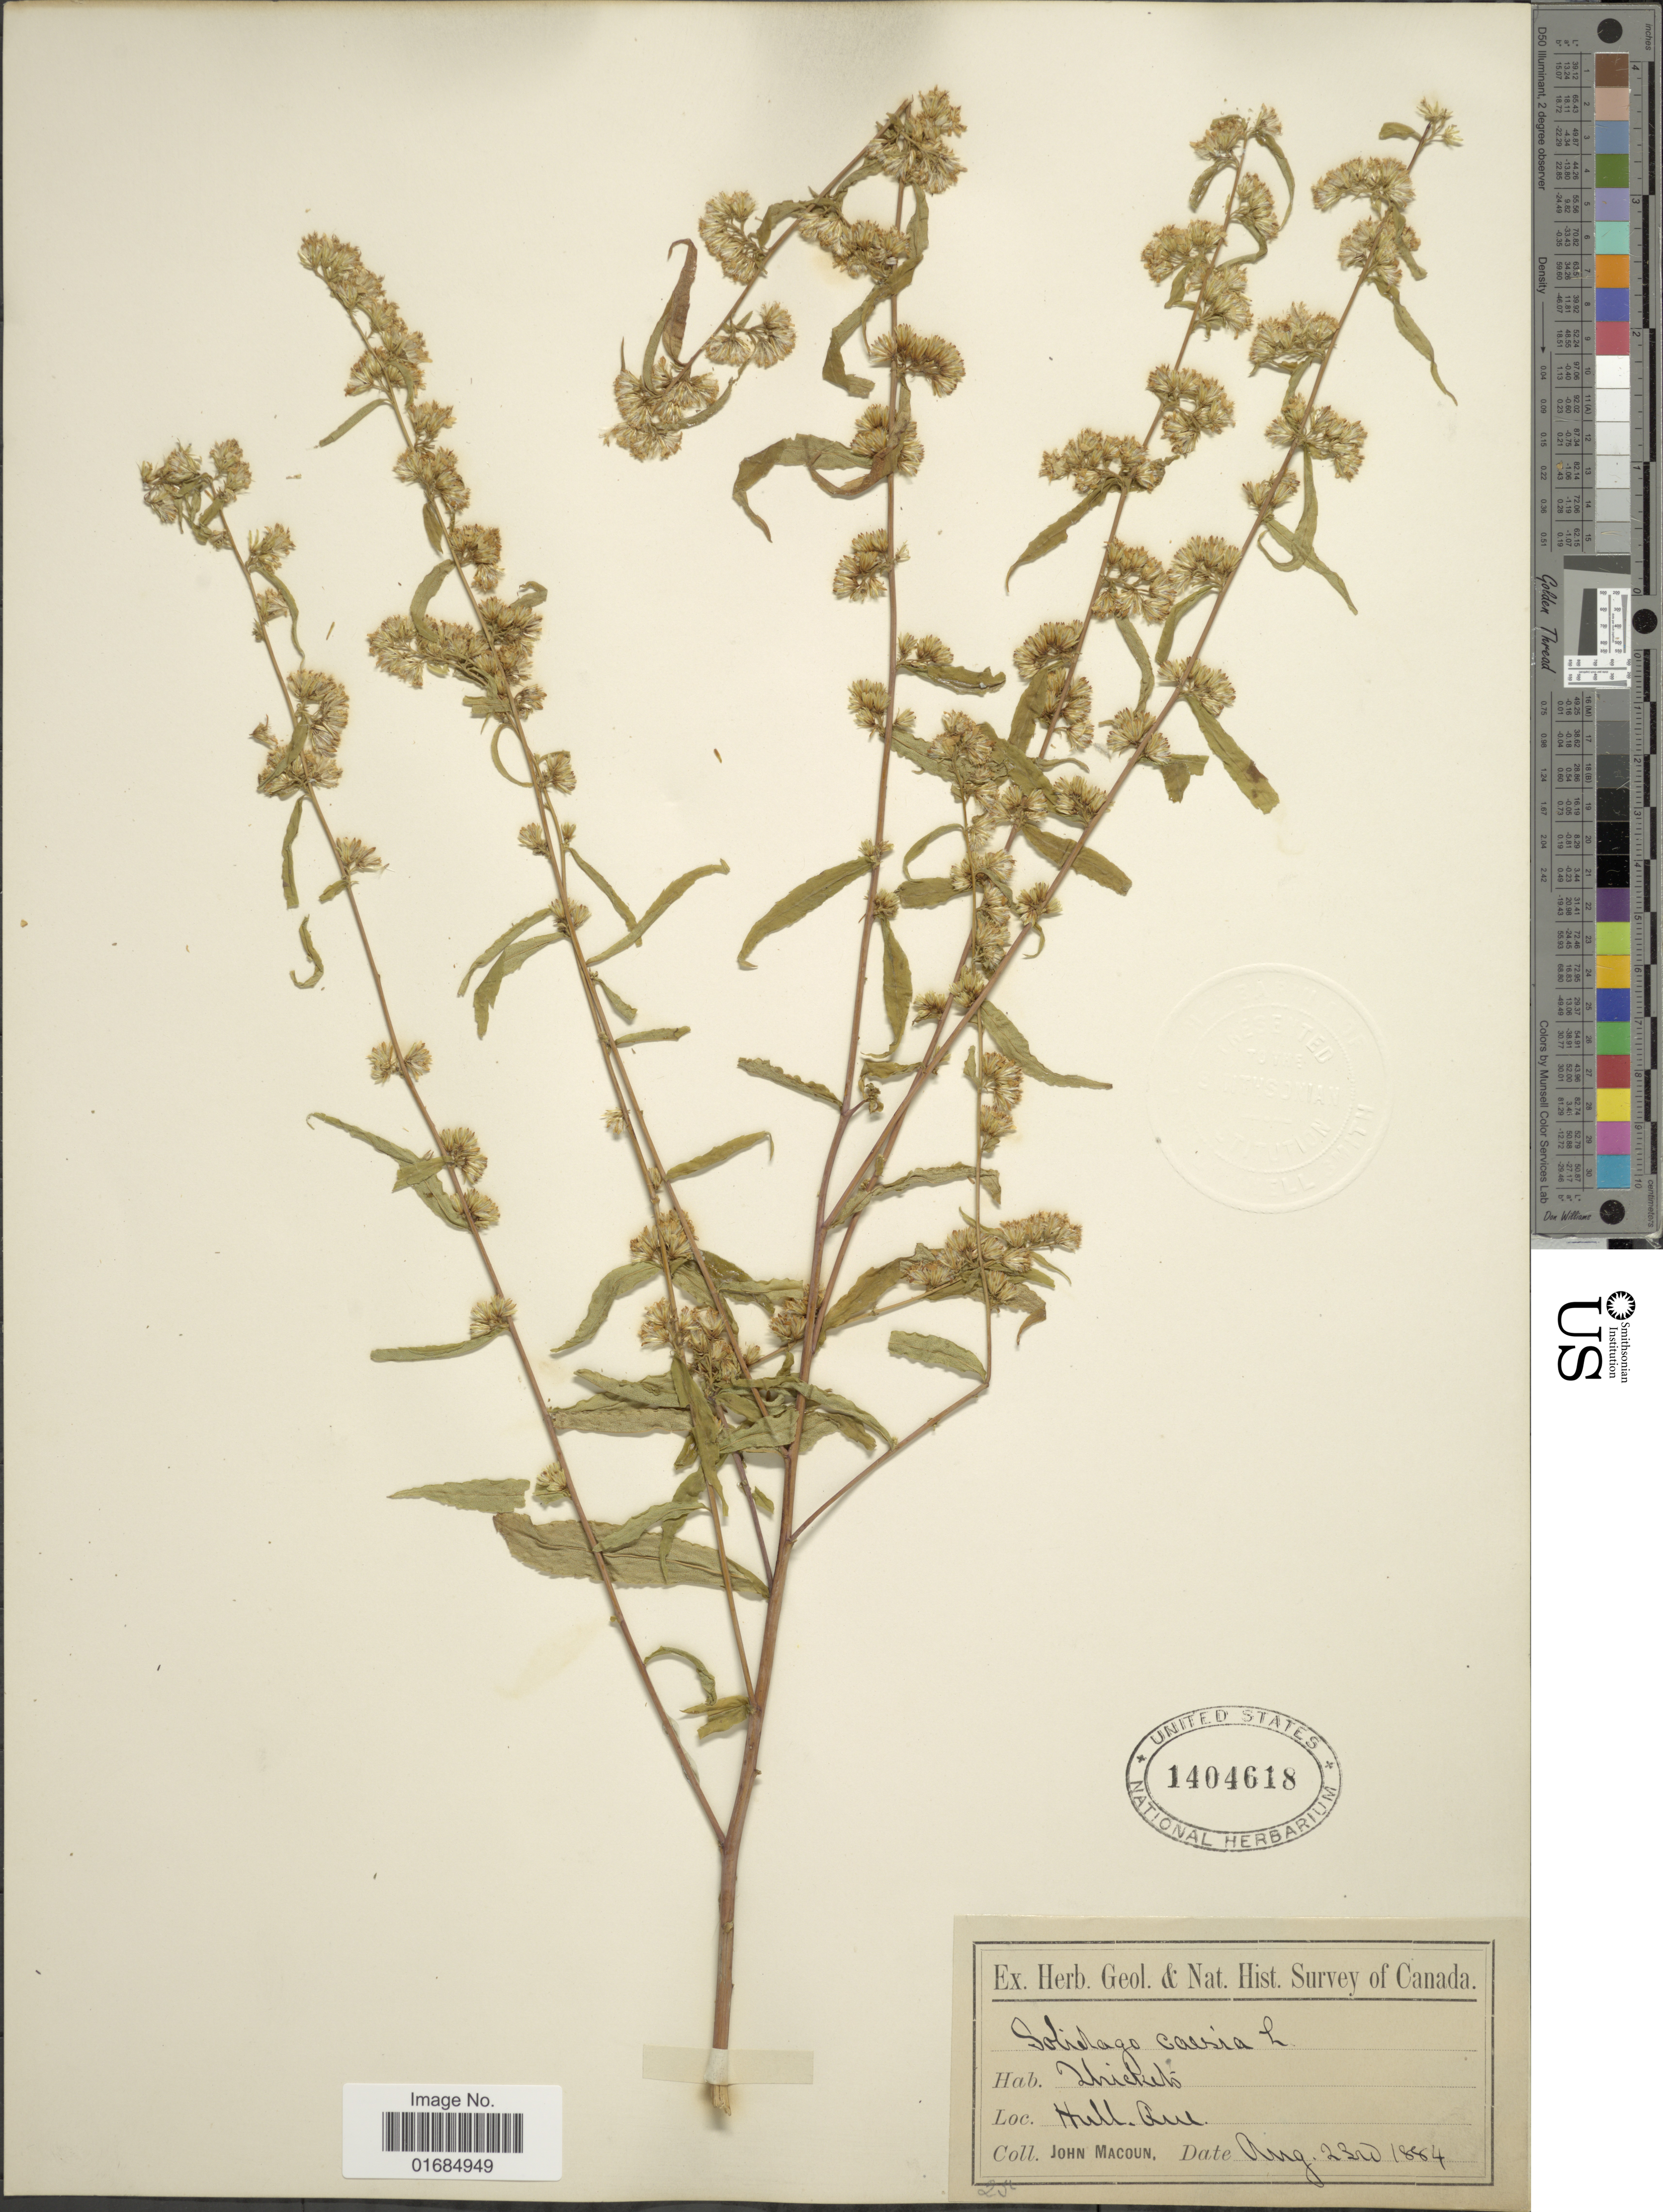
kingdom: Plantae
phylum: Tracheophyta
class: Magnoliopsida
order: Asterales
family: Asteraceae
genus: Solidago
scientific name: Solidago caesia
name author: L.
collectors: J. Macoun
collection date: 1884-08-23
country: Canada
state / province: Quebec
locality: Hull.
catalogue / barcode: US 1404618